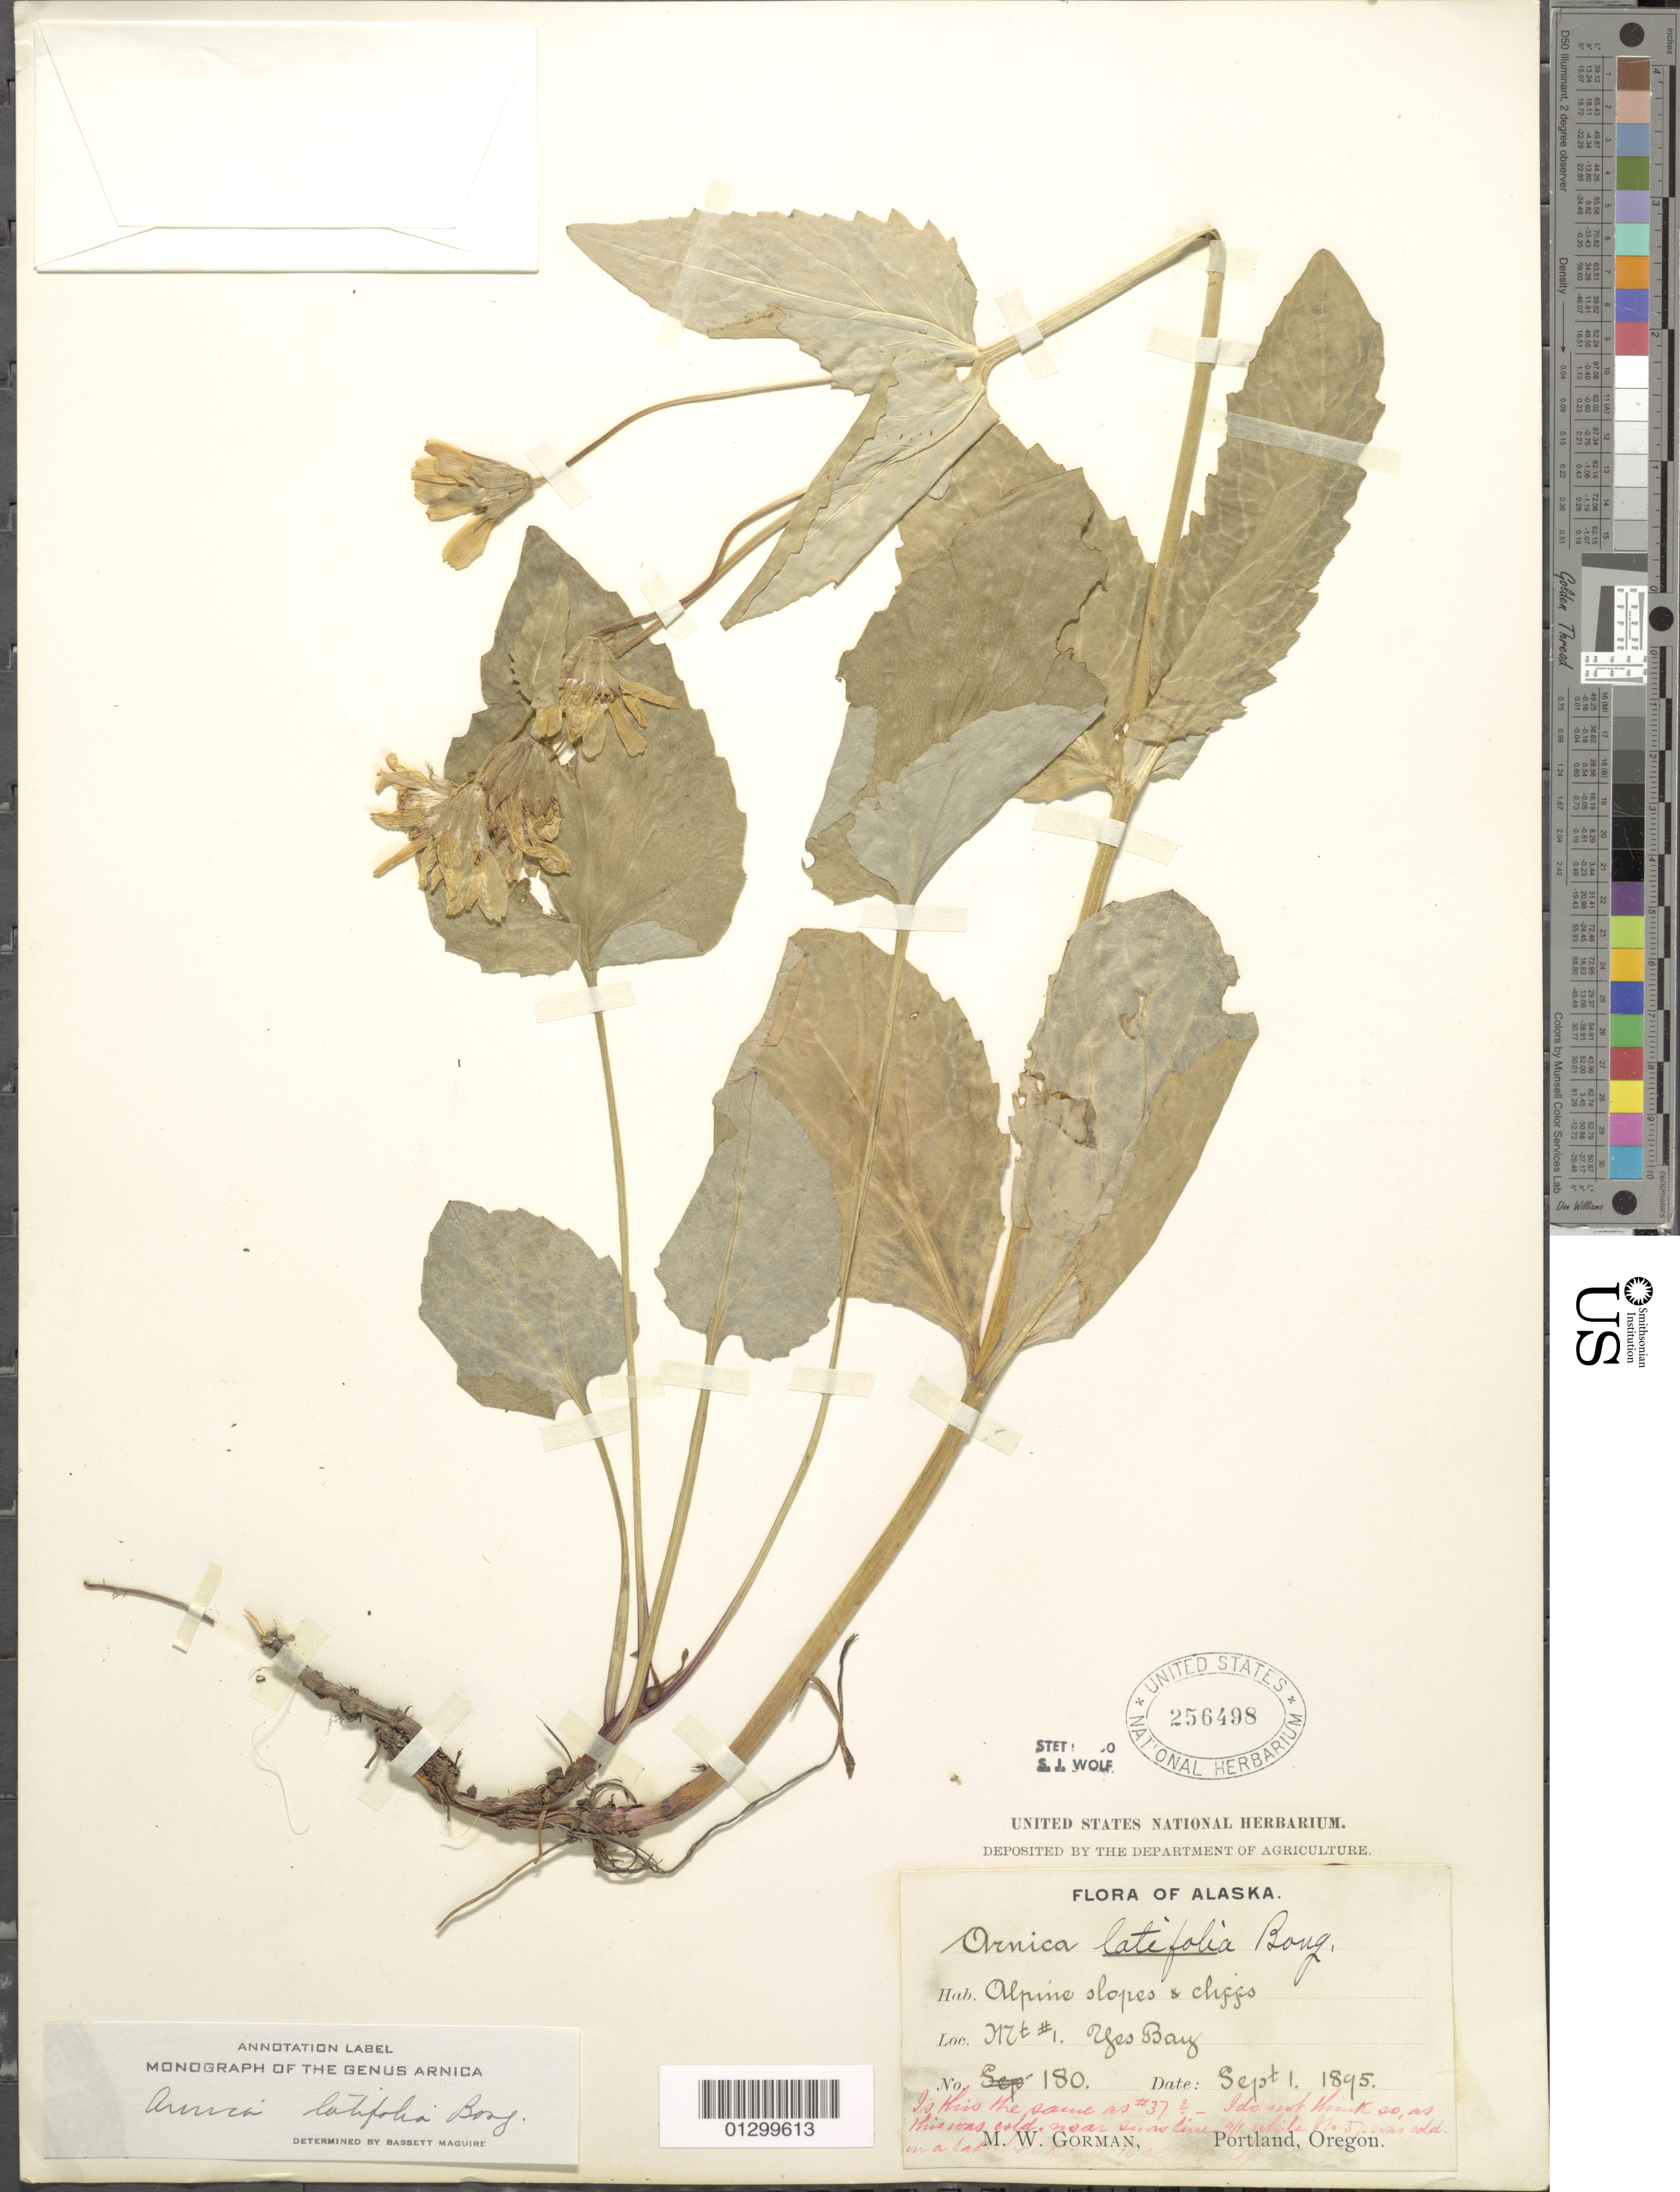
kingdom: Plantae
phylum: Tracheophyta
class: Magnoliopsida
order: Asterales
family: Asteraceae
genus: Arnica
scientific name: Arnica latifolia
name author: Bong.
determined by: Maguire, Bassett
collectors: M. W. Gorman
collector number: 180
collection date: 1895-09-01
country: United States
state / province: Alaska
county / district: Ketchikan Gateway Borough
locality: Mountain #1 Yes Bay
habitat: Alpine slopes and cliffs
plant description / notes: Is this the same as #37? - I do not think so, as this was cold near river line 9/1, while No. 37 was cold in a lake back July 16/95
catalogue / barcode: US 256498